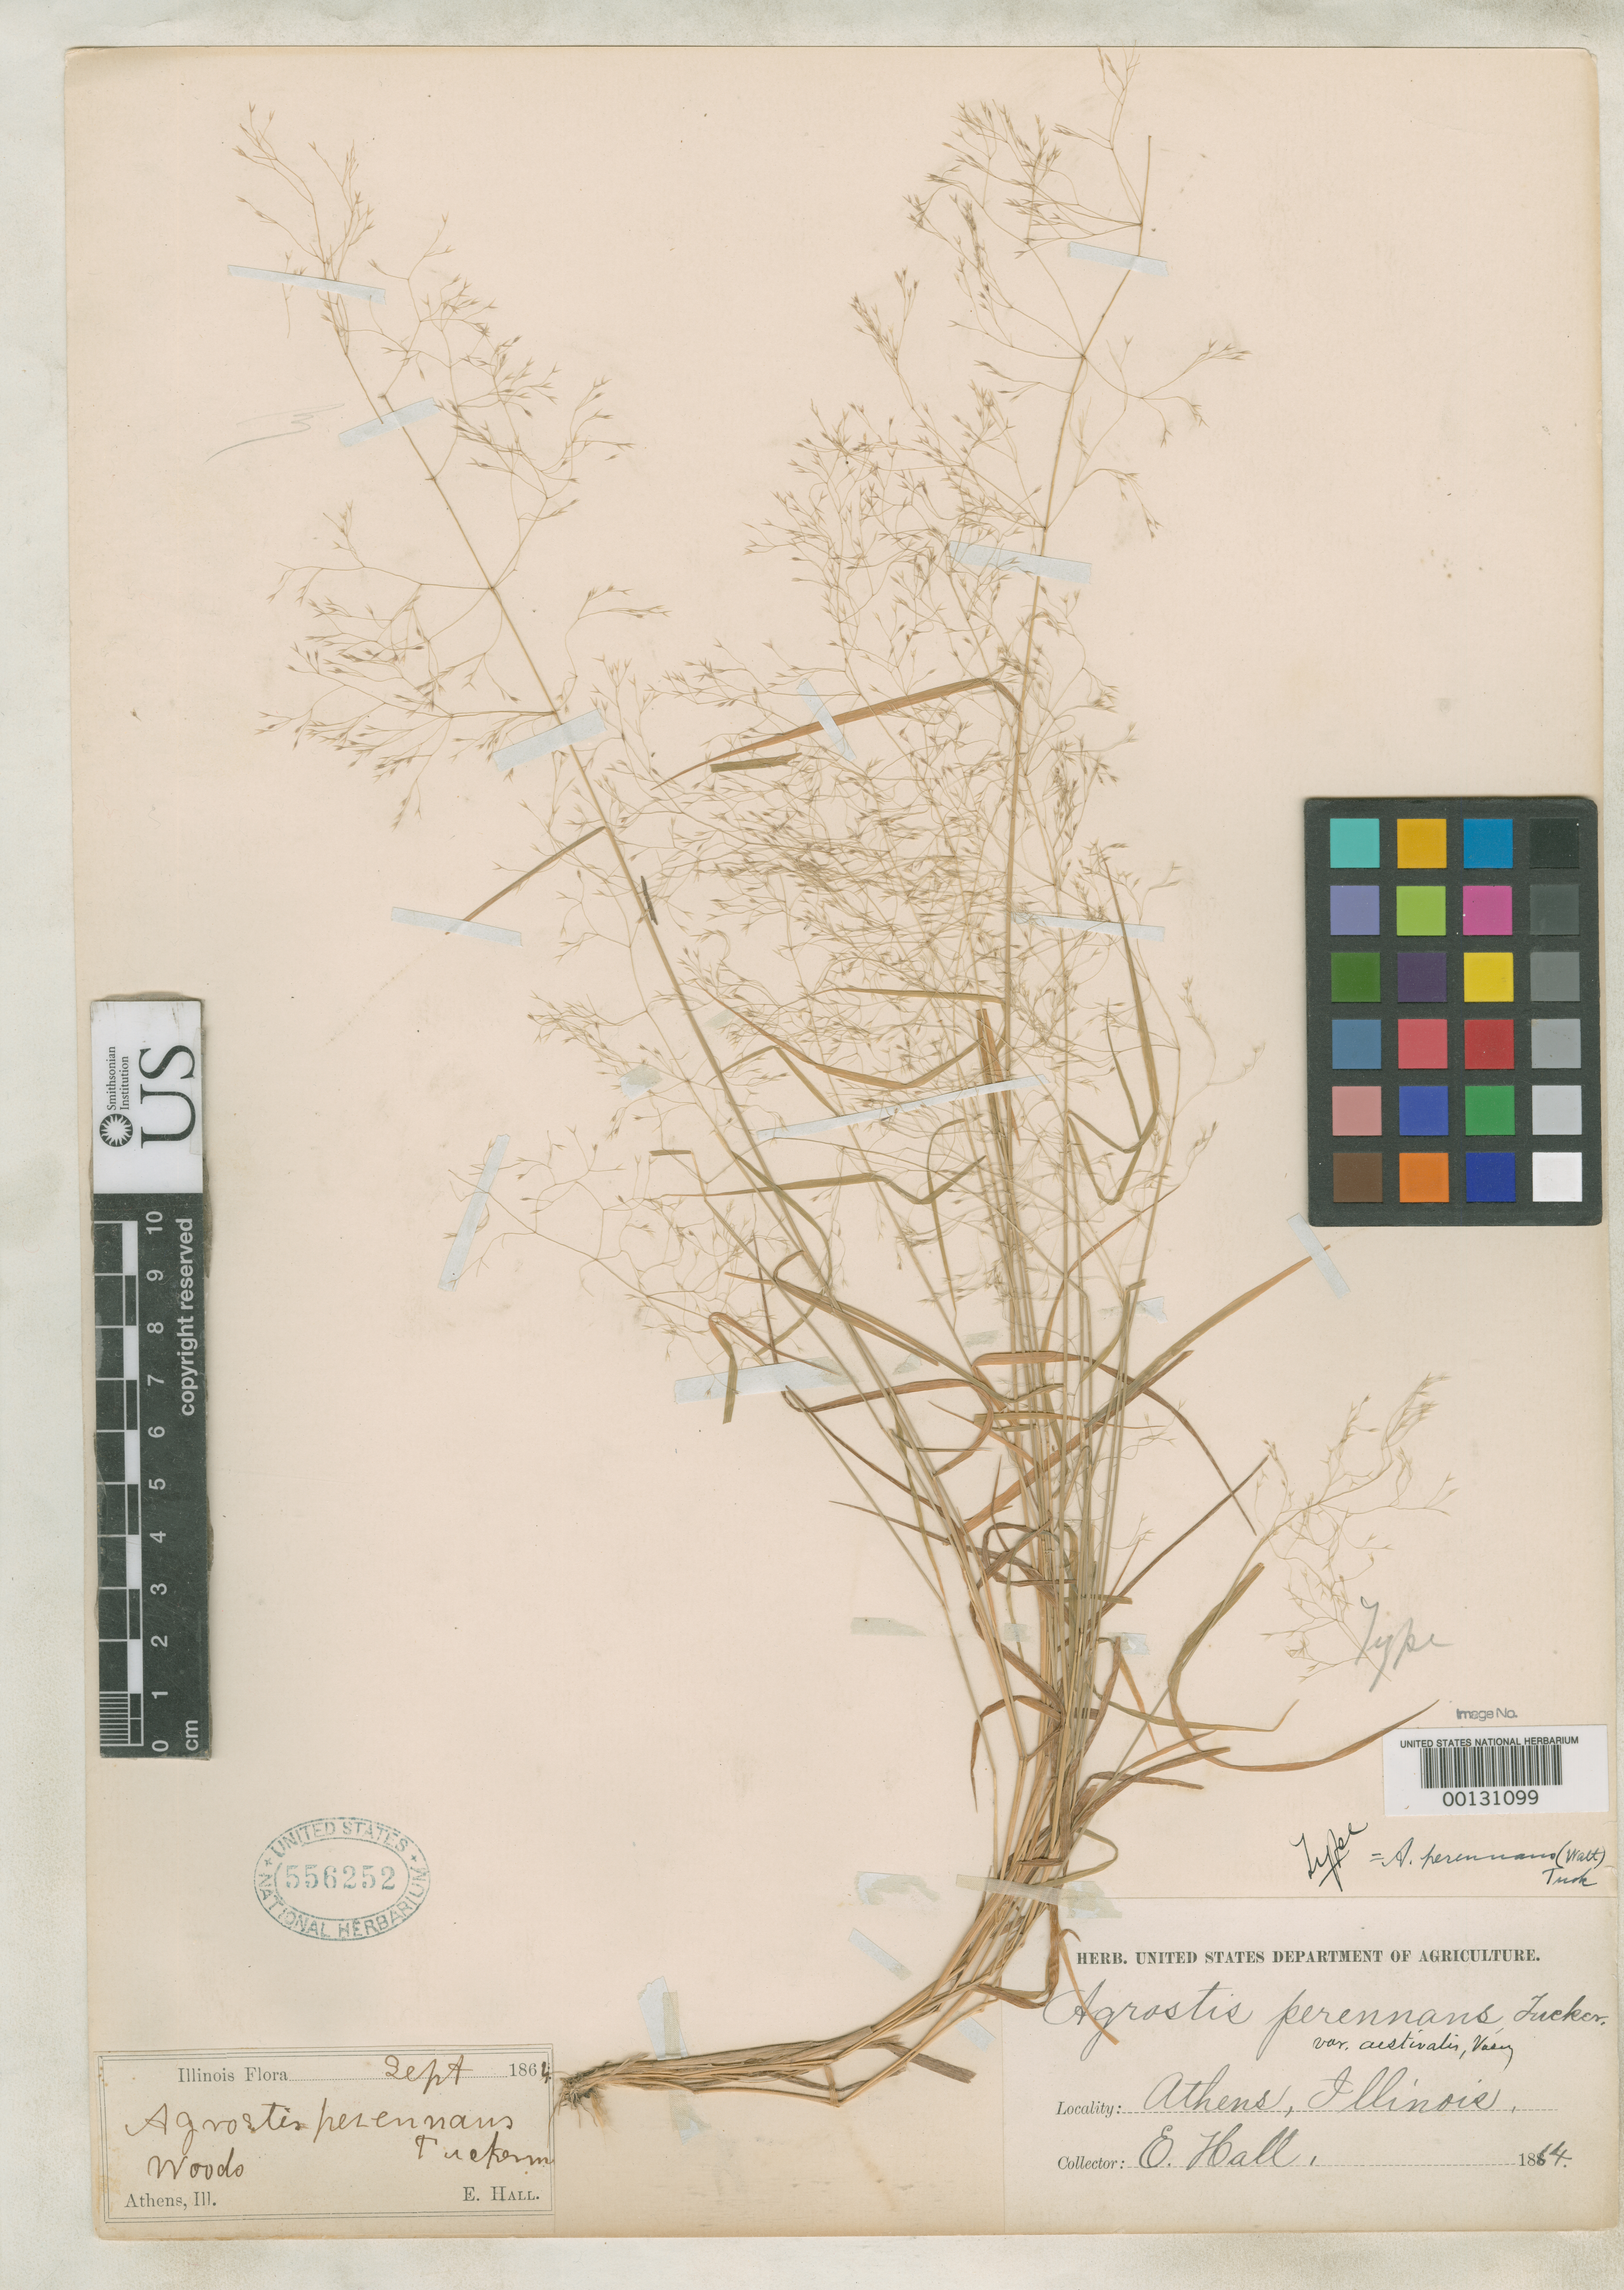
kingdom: Plantae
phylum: Tracheophyta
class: Liliopsida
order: Poales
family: Poaceae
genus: Agrostis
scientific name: Agrostis perennans var. aestivalis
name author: Vasey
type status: Holotype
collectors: E. Hall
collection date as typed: Sep 1864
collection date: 1864-09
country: United States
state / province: Illinois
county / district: Menard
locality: Athens.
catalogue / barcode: US 556252